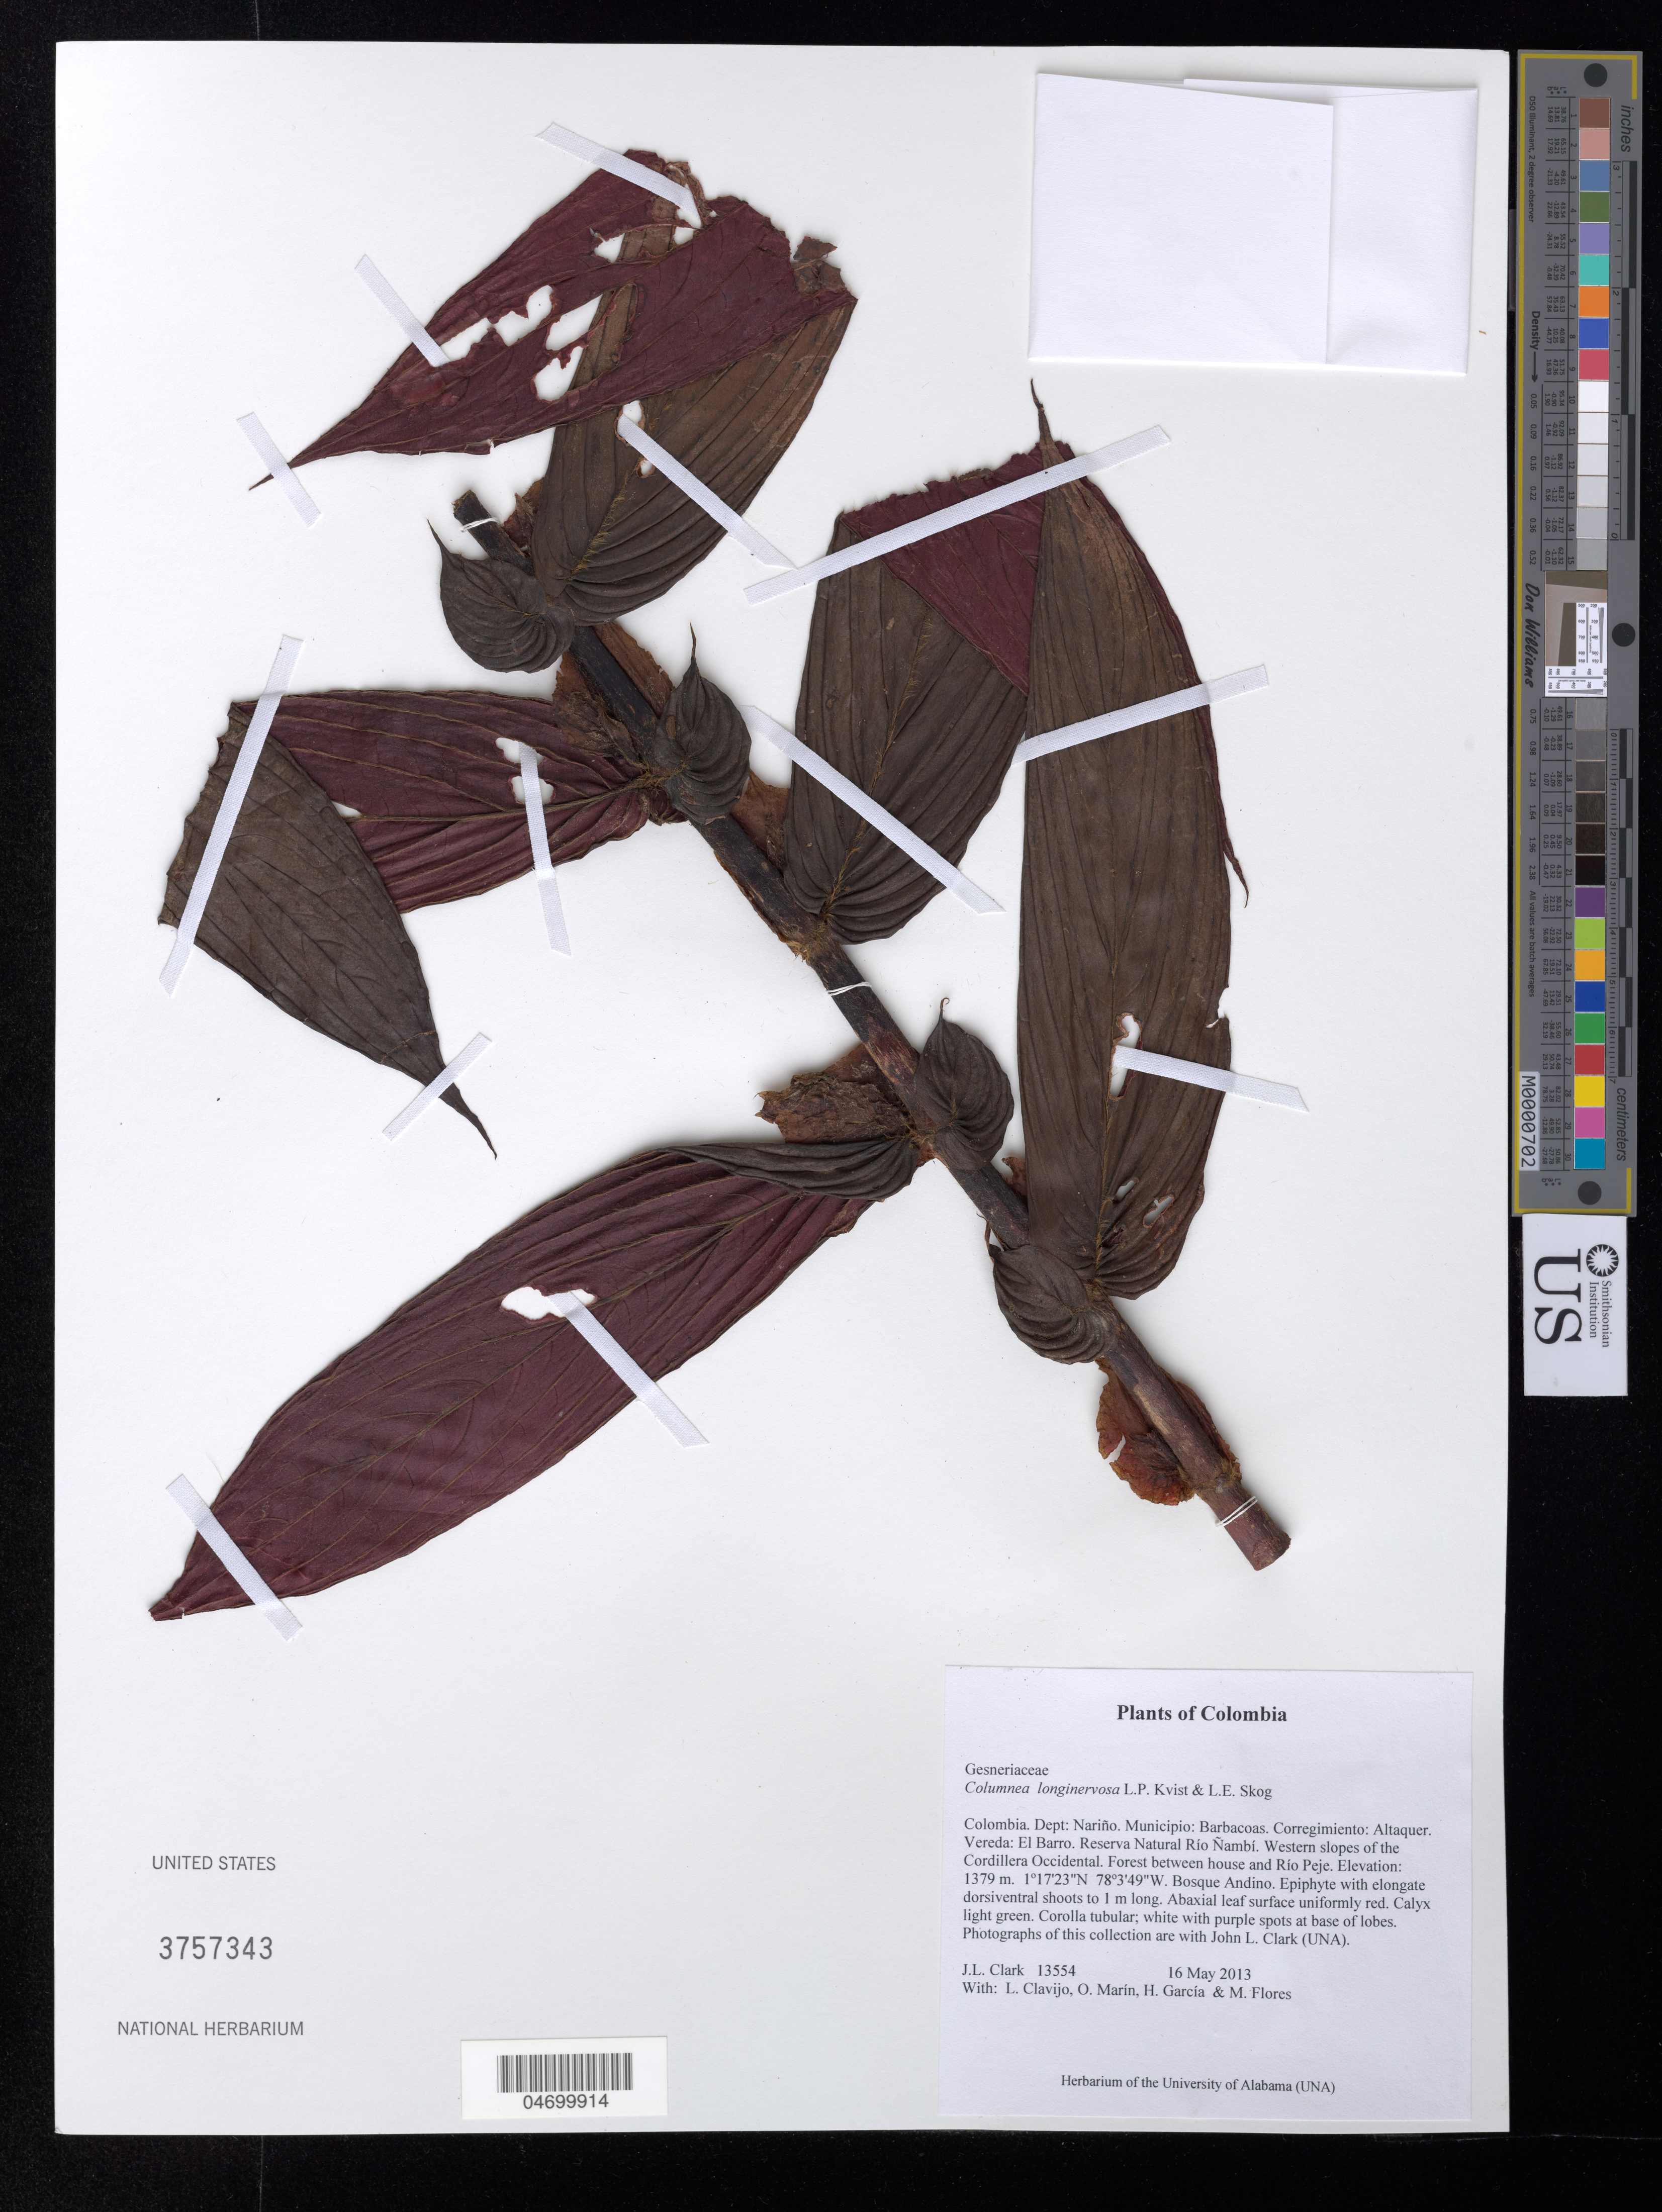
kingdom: Plantae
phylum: Tracheophyta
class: Magnoliopsida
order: Lamiales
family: Gesneriaceae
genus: Columnea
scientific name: Columnea longinervosa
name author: L.P. Kvist & L.E. Skog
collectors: J. L. Clark, L. Clavijo, J. Howieson & H. Garcia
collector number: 13554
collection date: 2013-05-16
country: Colombia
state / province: Nariño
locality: Dept: Nariño. Municipio: Barbacoas. Corregimiento: Altaquer. Vereda: El Barro. Reserva Natural Río Ñambi. Western slopes of the Cordillera Occidental. Forest between house and Río Peje.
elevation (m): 1379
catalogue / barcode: US 3757343